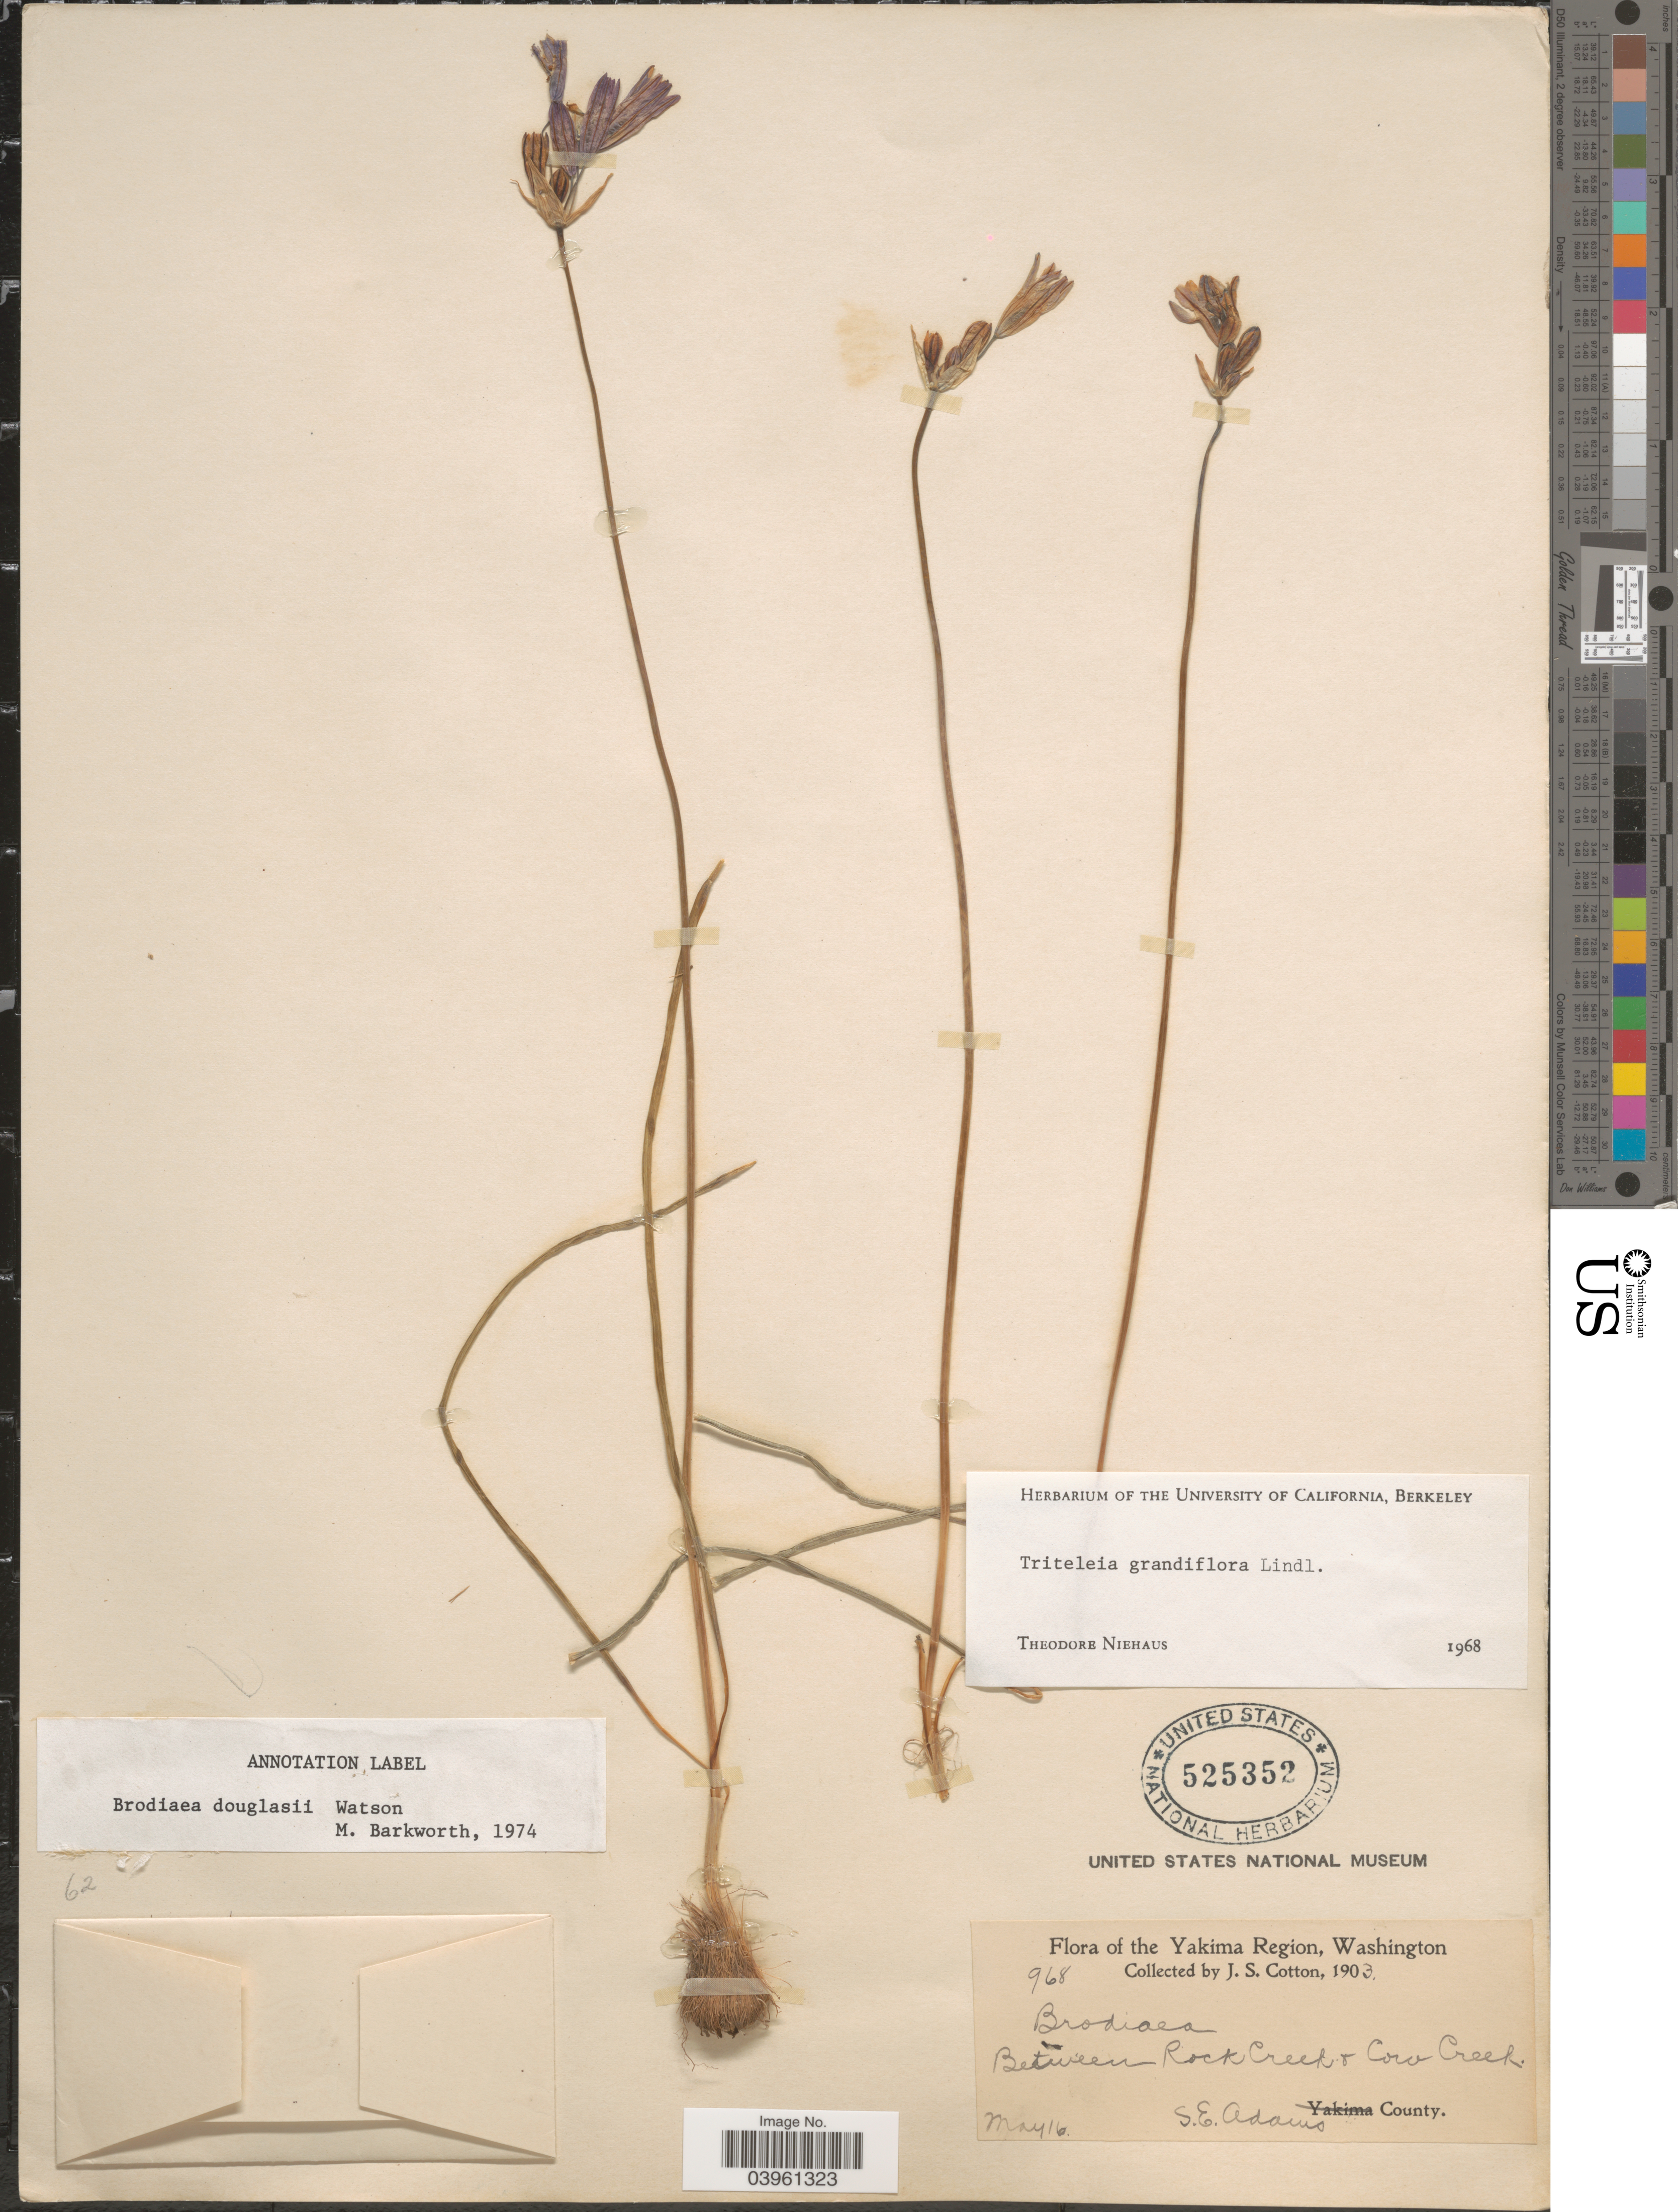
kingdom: Plantae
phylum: Tracheophyta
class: Liliopsida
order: Asparagales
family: Asparagaceae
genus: Triteleia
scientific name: Triteleia grandiflora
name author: Lindl.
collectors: J. S. Cotton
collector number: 968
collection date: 1903-05-16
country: United States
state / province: Washington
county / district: Adams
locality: The Yakima Region. Between Rock Creek & Cow Creek. S.E. Adams County.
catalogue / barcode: US 525352